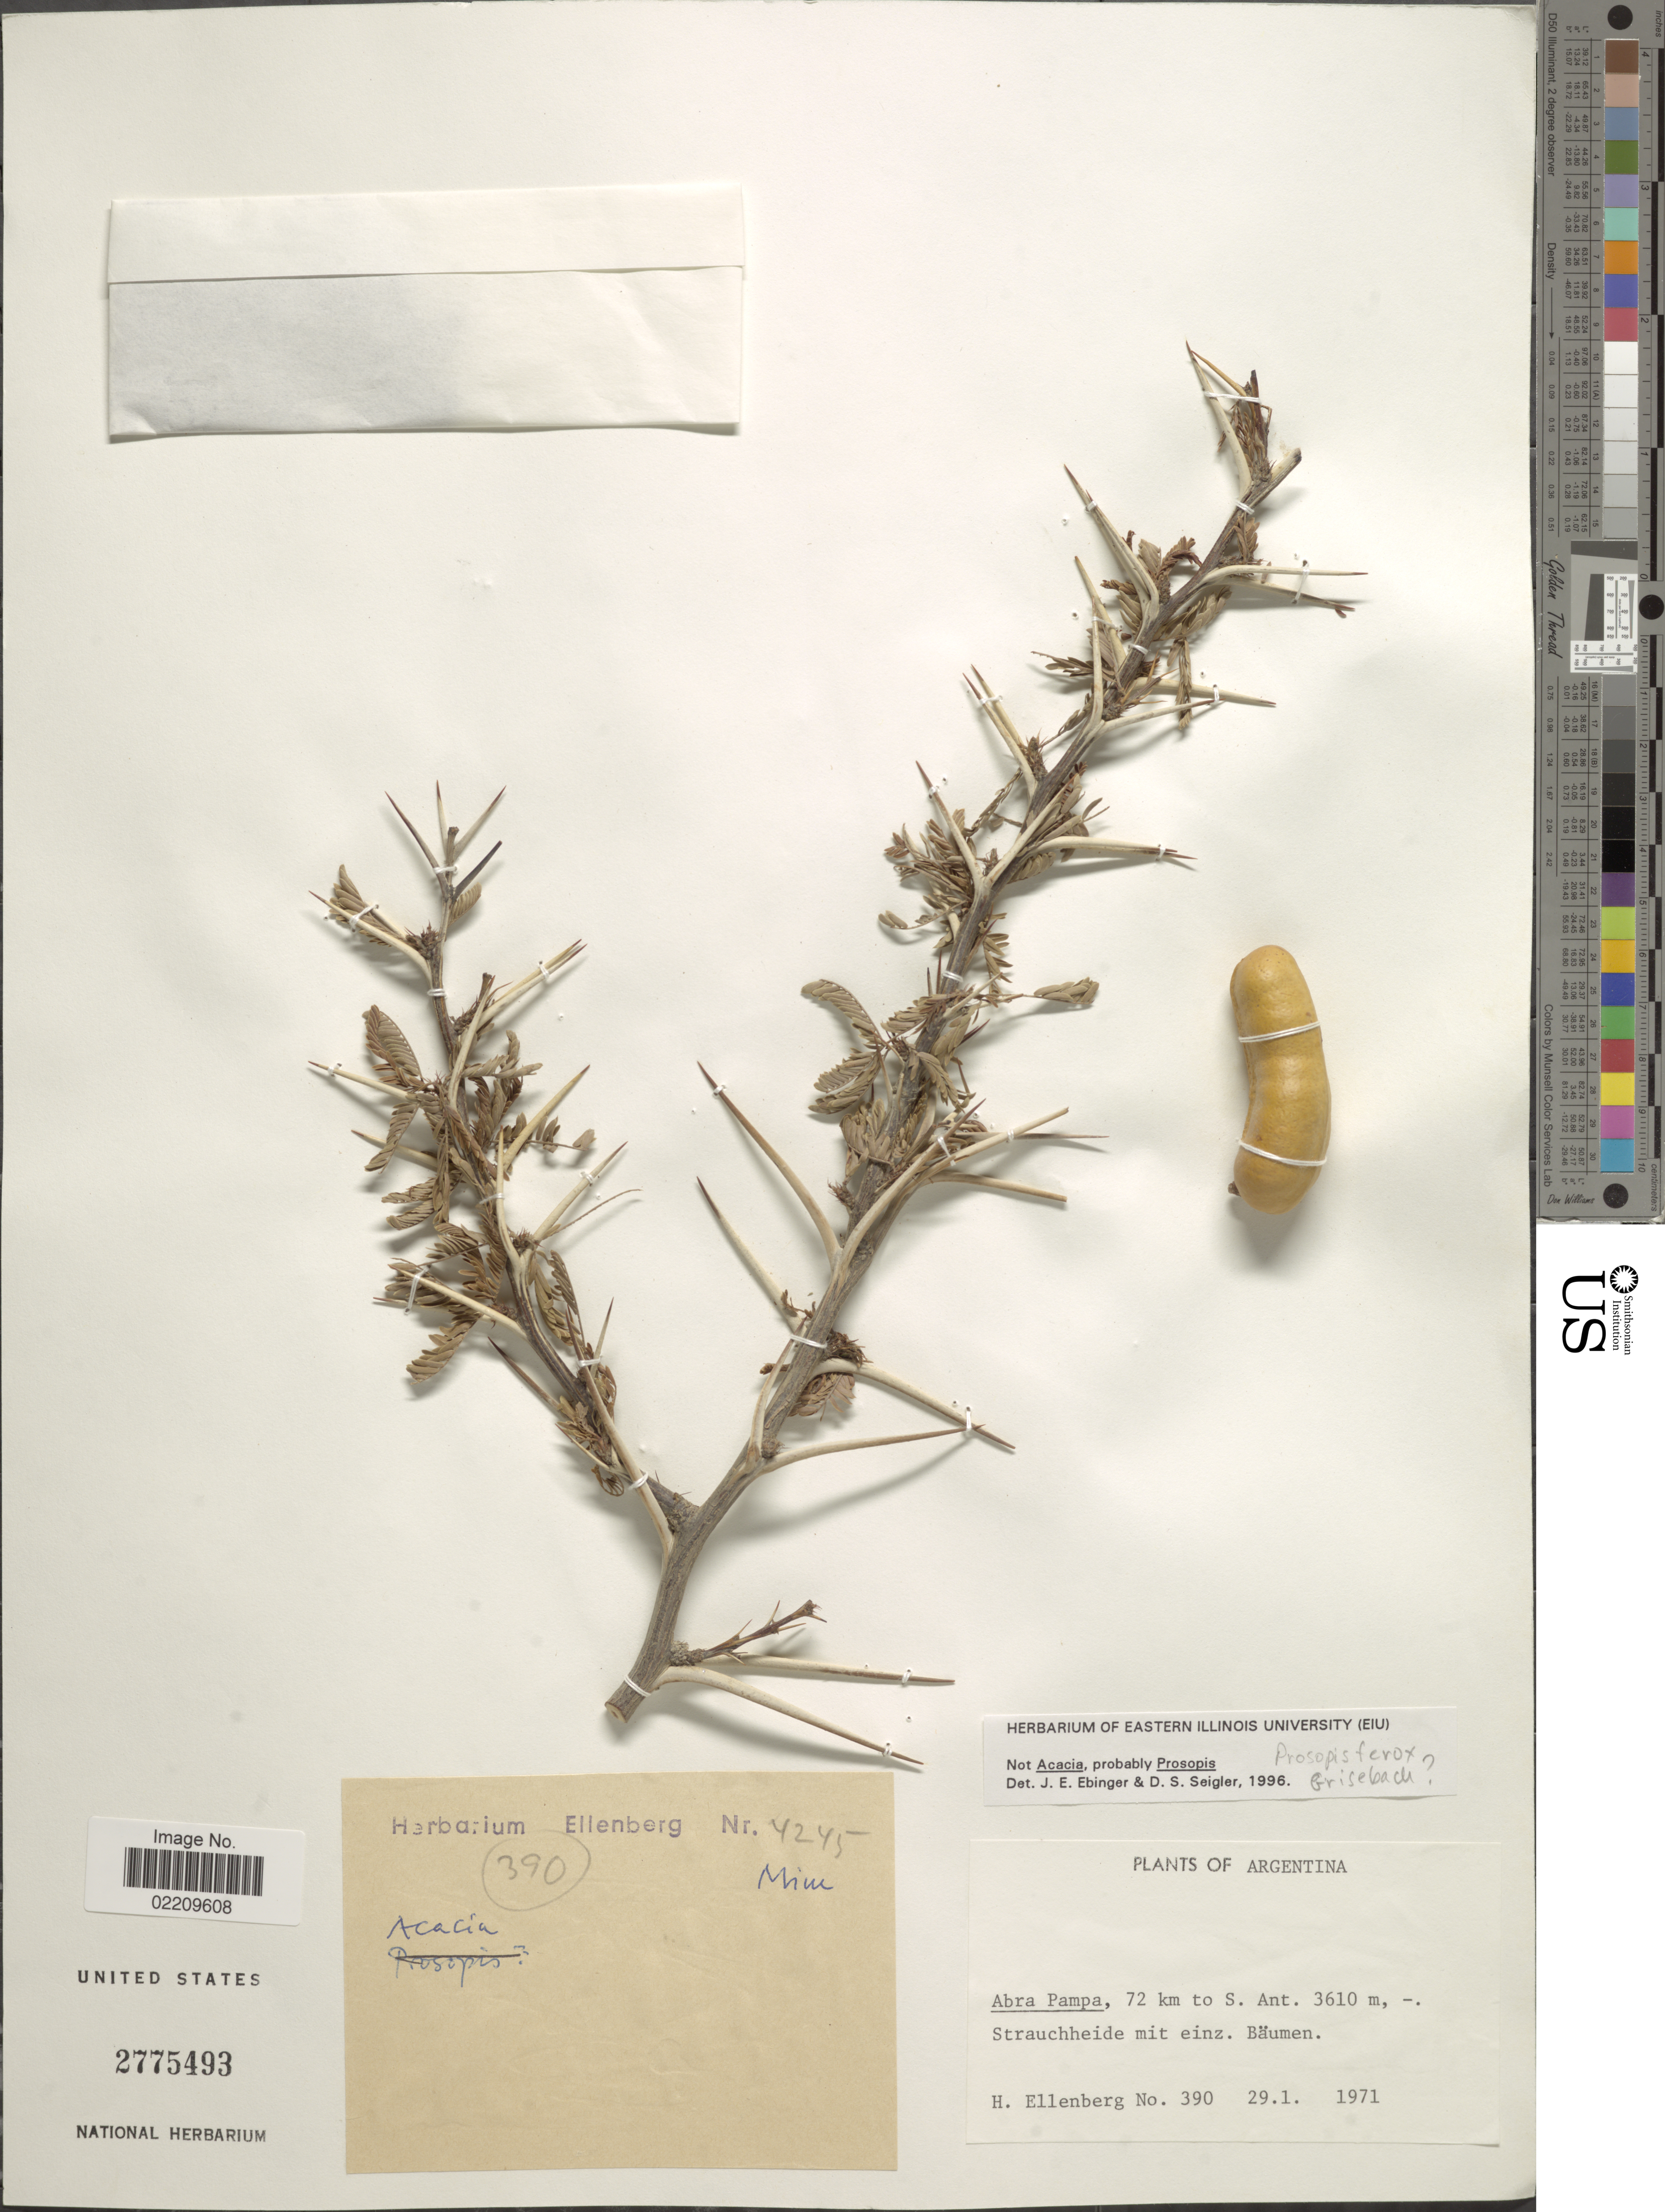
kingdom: Plantae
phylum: Tracheophyta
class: Magnoliopsida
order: Fabales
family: Fabaceae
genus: Strombocarpa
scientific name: Strombocarpa ferox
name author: (Griseb.) C. E. Hughes & G.P. Lewis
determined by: Strong, Mark T., (BOT), Smithsonian Institution - National Museum of Natural History (UNITED STATES)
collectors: H. Ellenberg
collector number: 390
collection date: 1971-01-29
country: Argentina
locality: Abra Pampa, 72 km to S. Ant.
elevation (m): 3610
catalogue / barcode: US 2775493